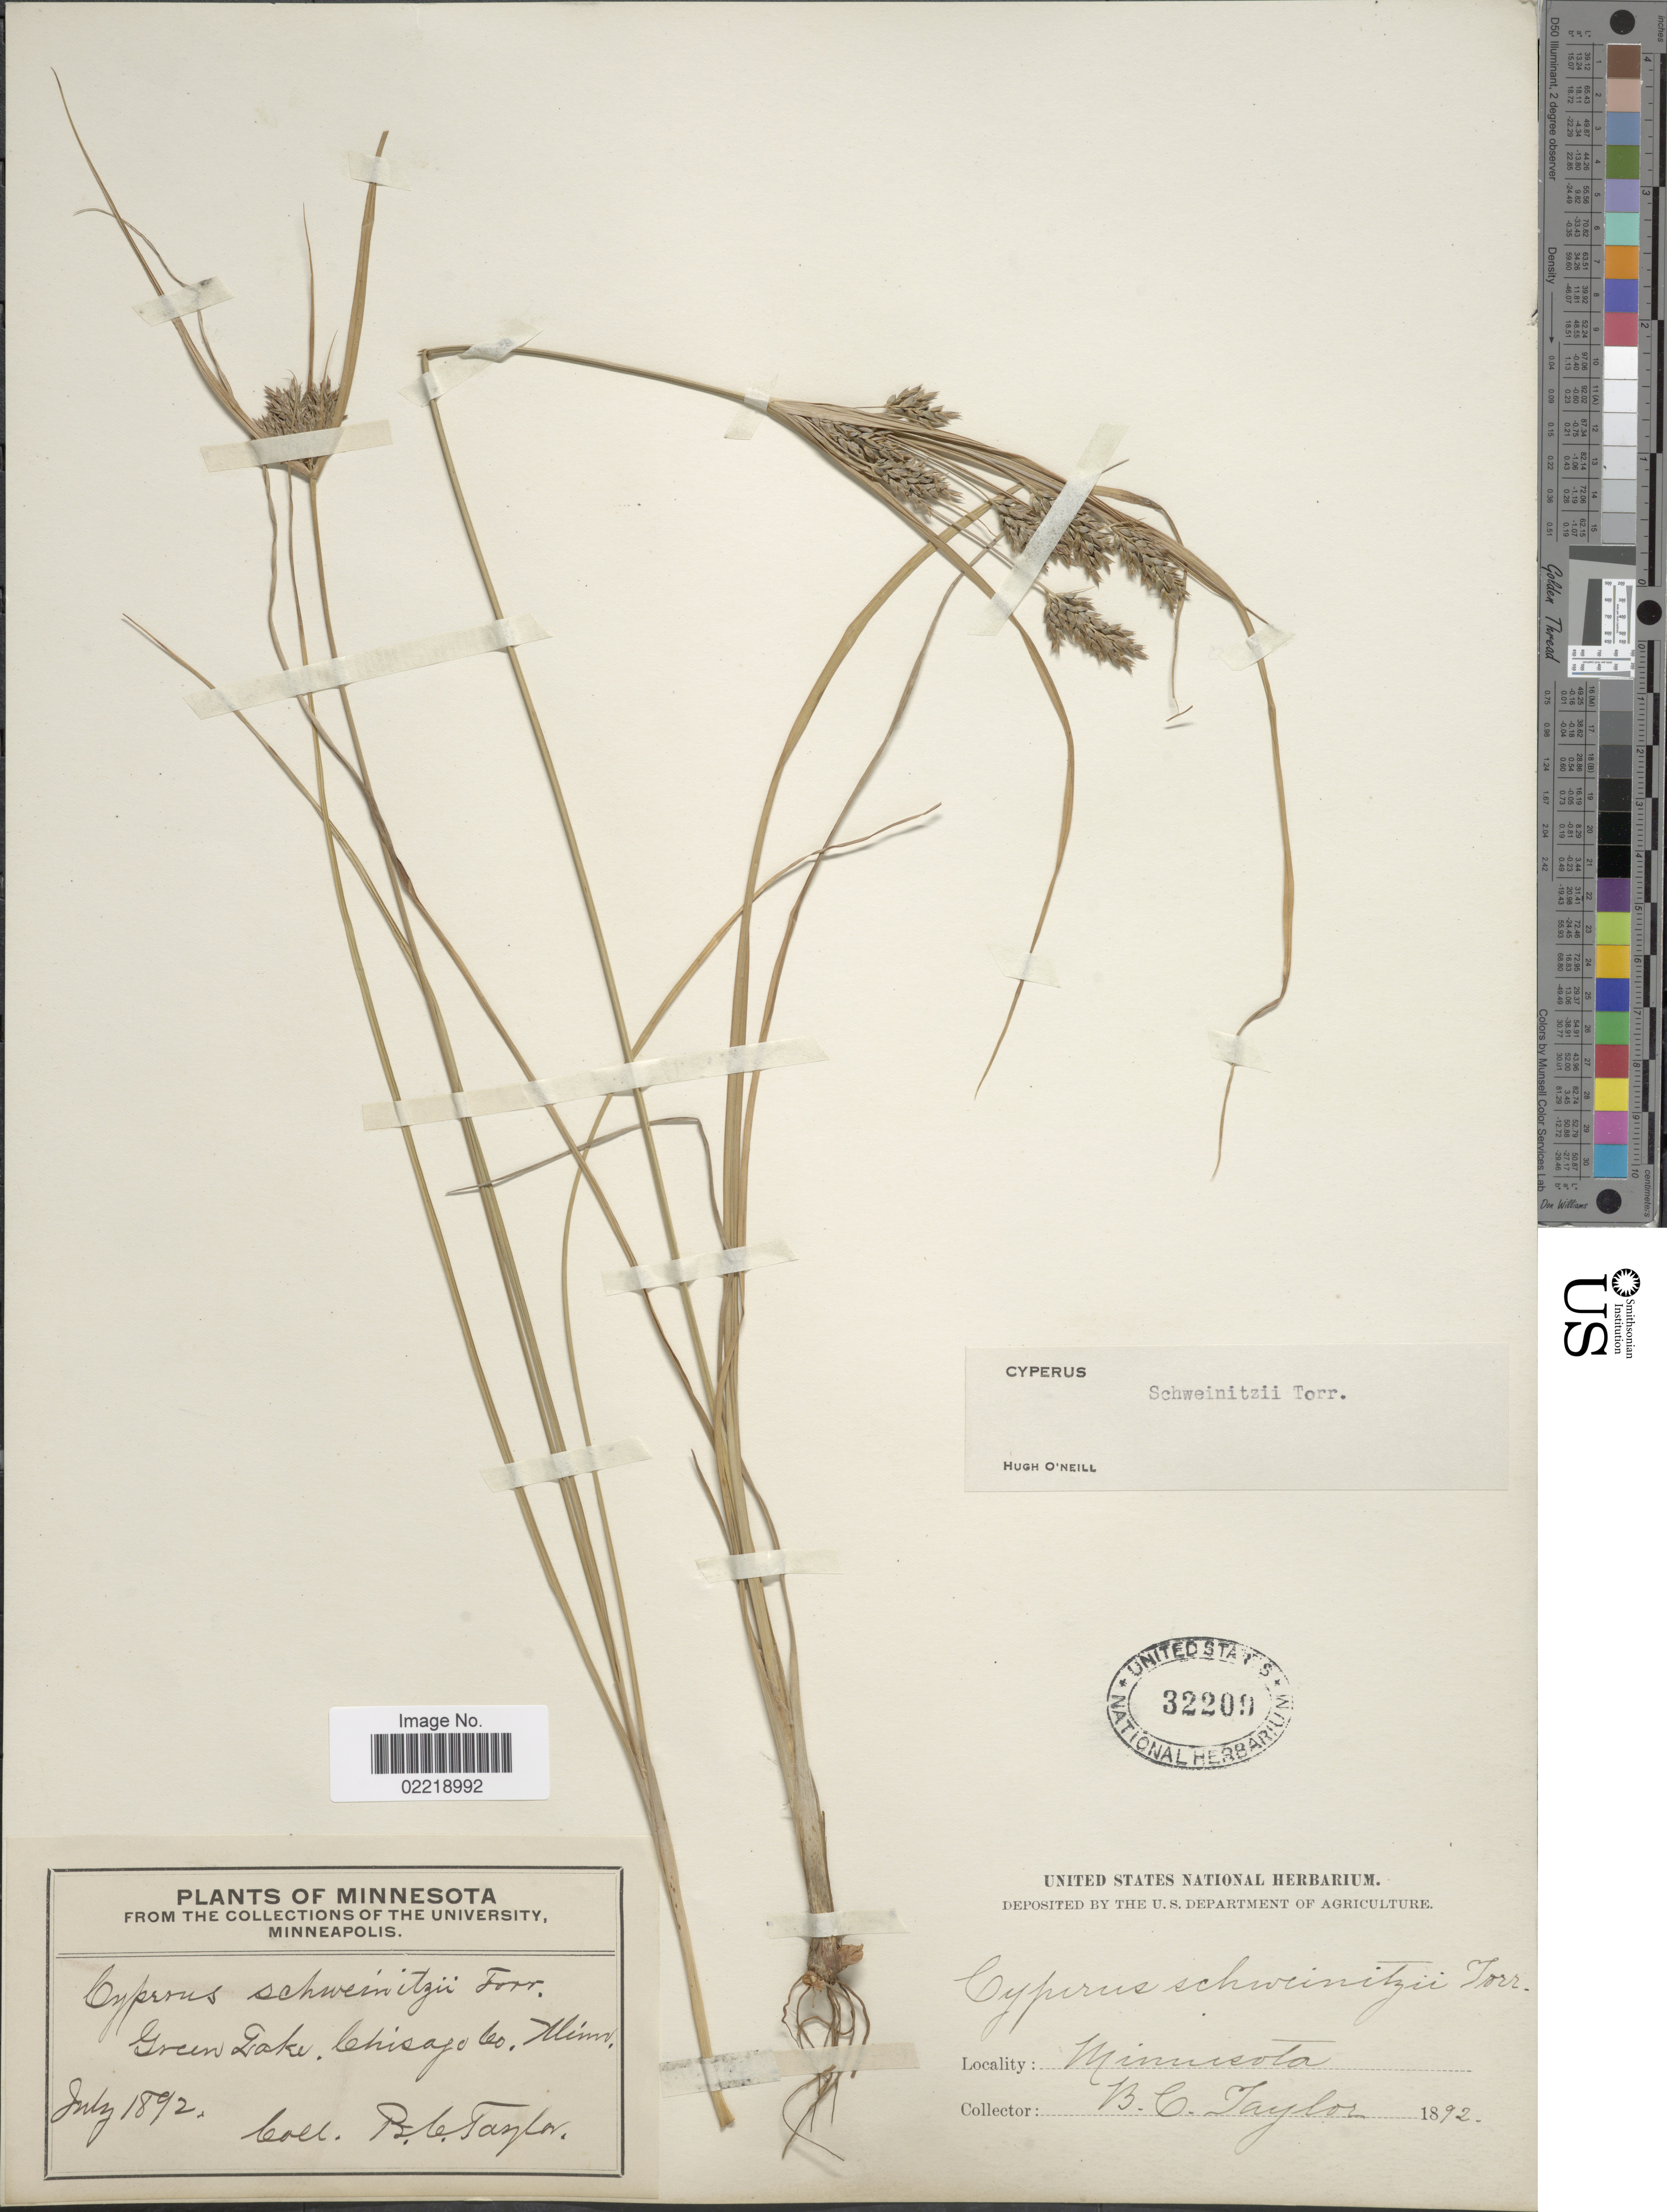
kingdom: Plantae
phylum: Tracheophyta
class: Liliopsida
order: Poales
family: Cyperaceae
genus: Cyperus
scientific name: Cyperus schweinitzii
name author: Torr.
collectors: B. C. Taylor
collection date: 1892-07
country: United States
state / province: Minnesota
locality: Green Lake, Chicago Co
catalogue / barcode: US 32209